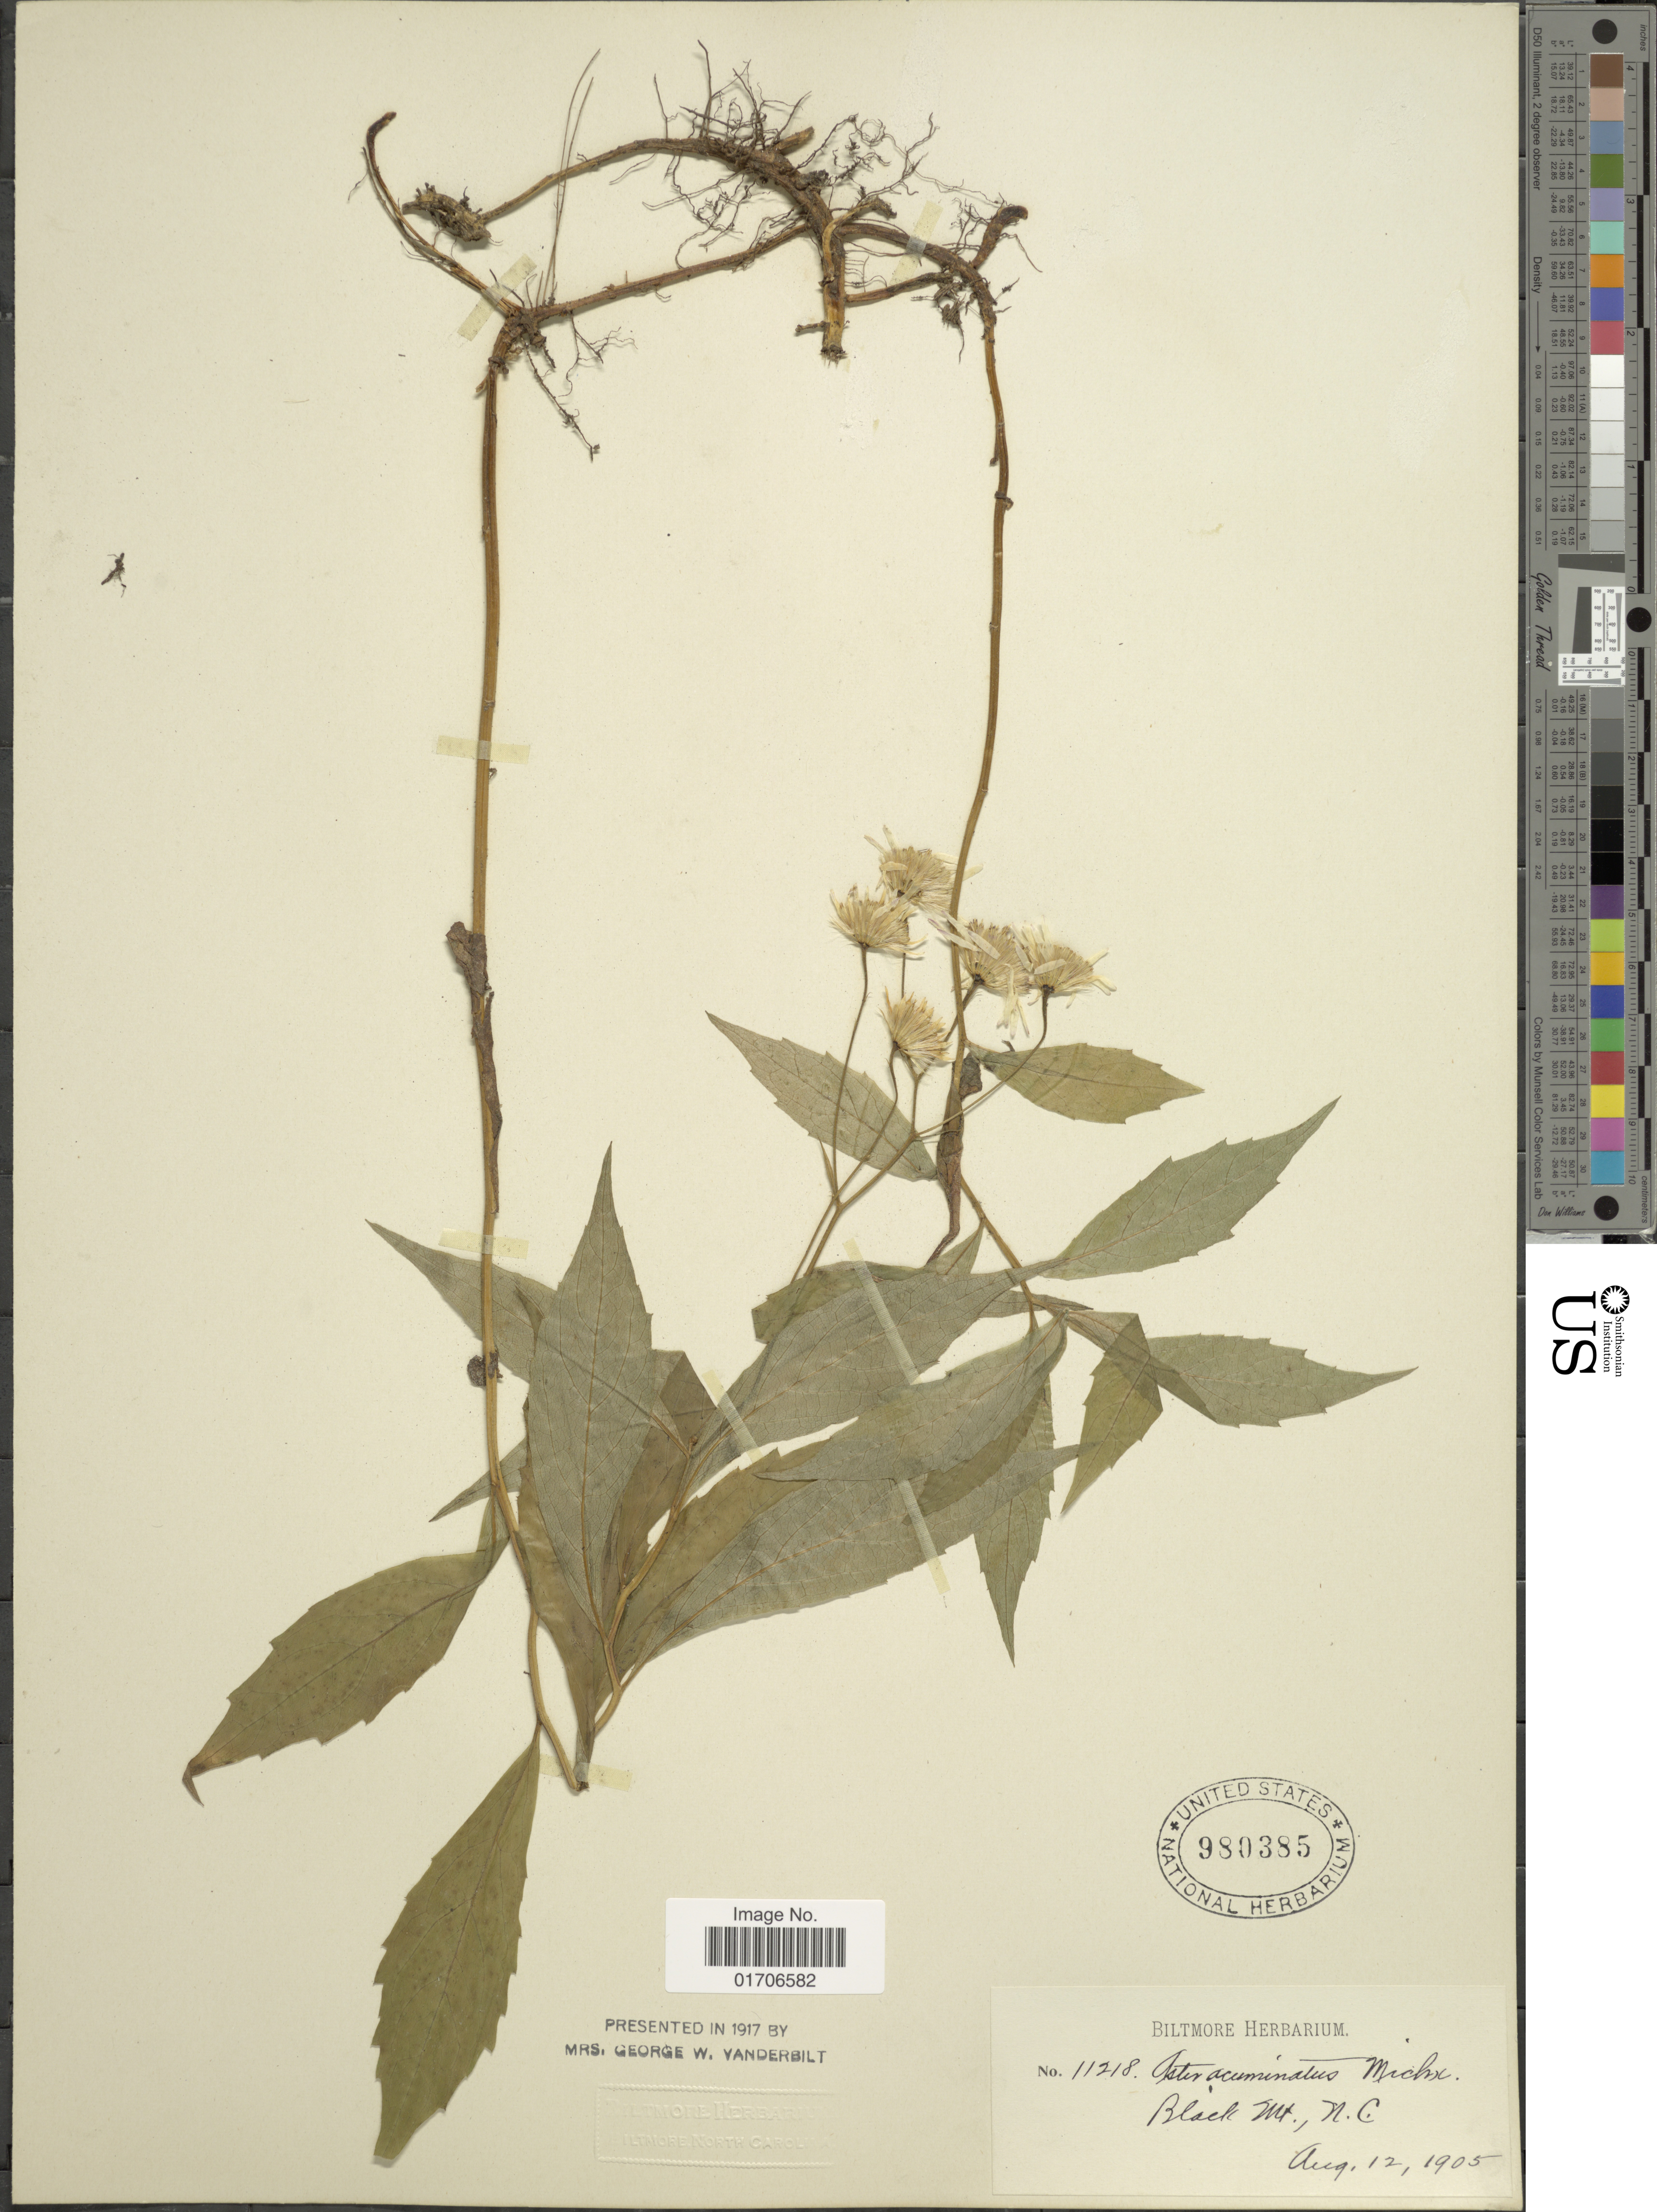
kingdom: Plantae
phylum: Tracheophyta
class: Magnoliopsida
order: Asterales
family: Asteraceae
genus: Oclemena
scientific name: Oclemena acuminata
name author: (Michx.) Greene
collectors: ex herb. Biltmore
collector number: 11218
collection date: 1905-08-10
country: United States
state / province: North Carolina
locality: Black Mt.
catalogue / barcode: US 980385